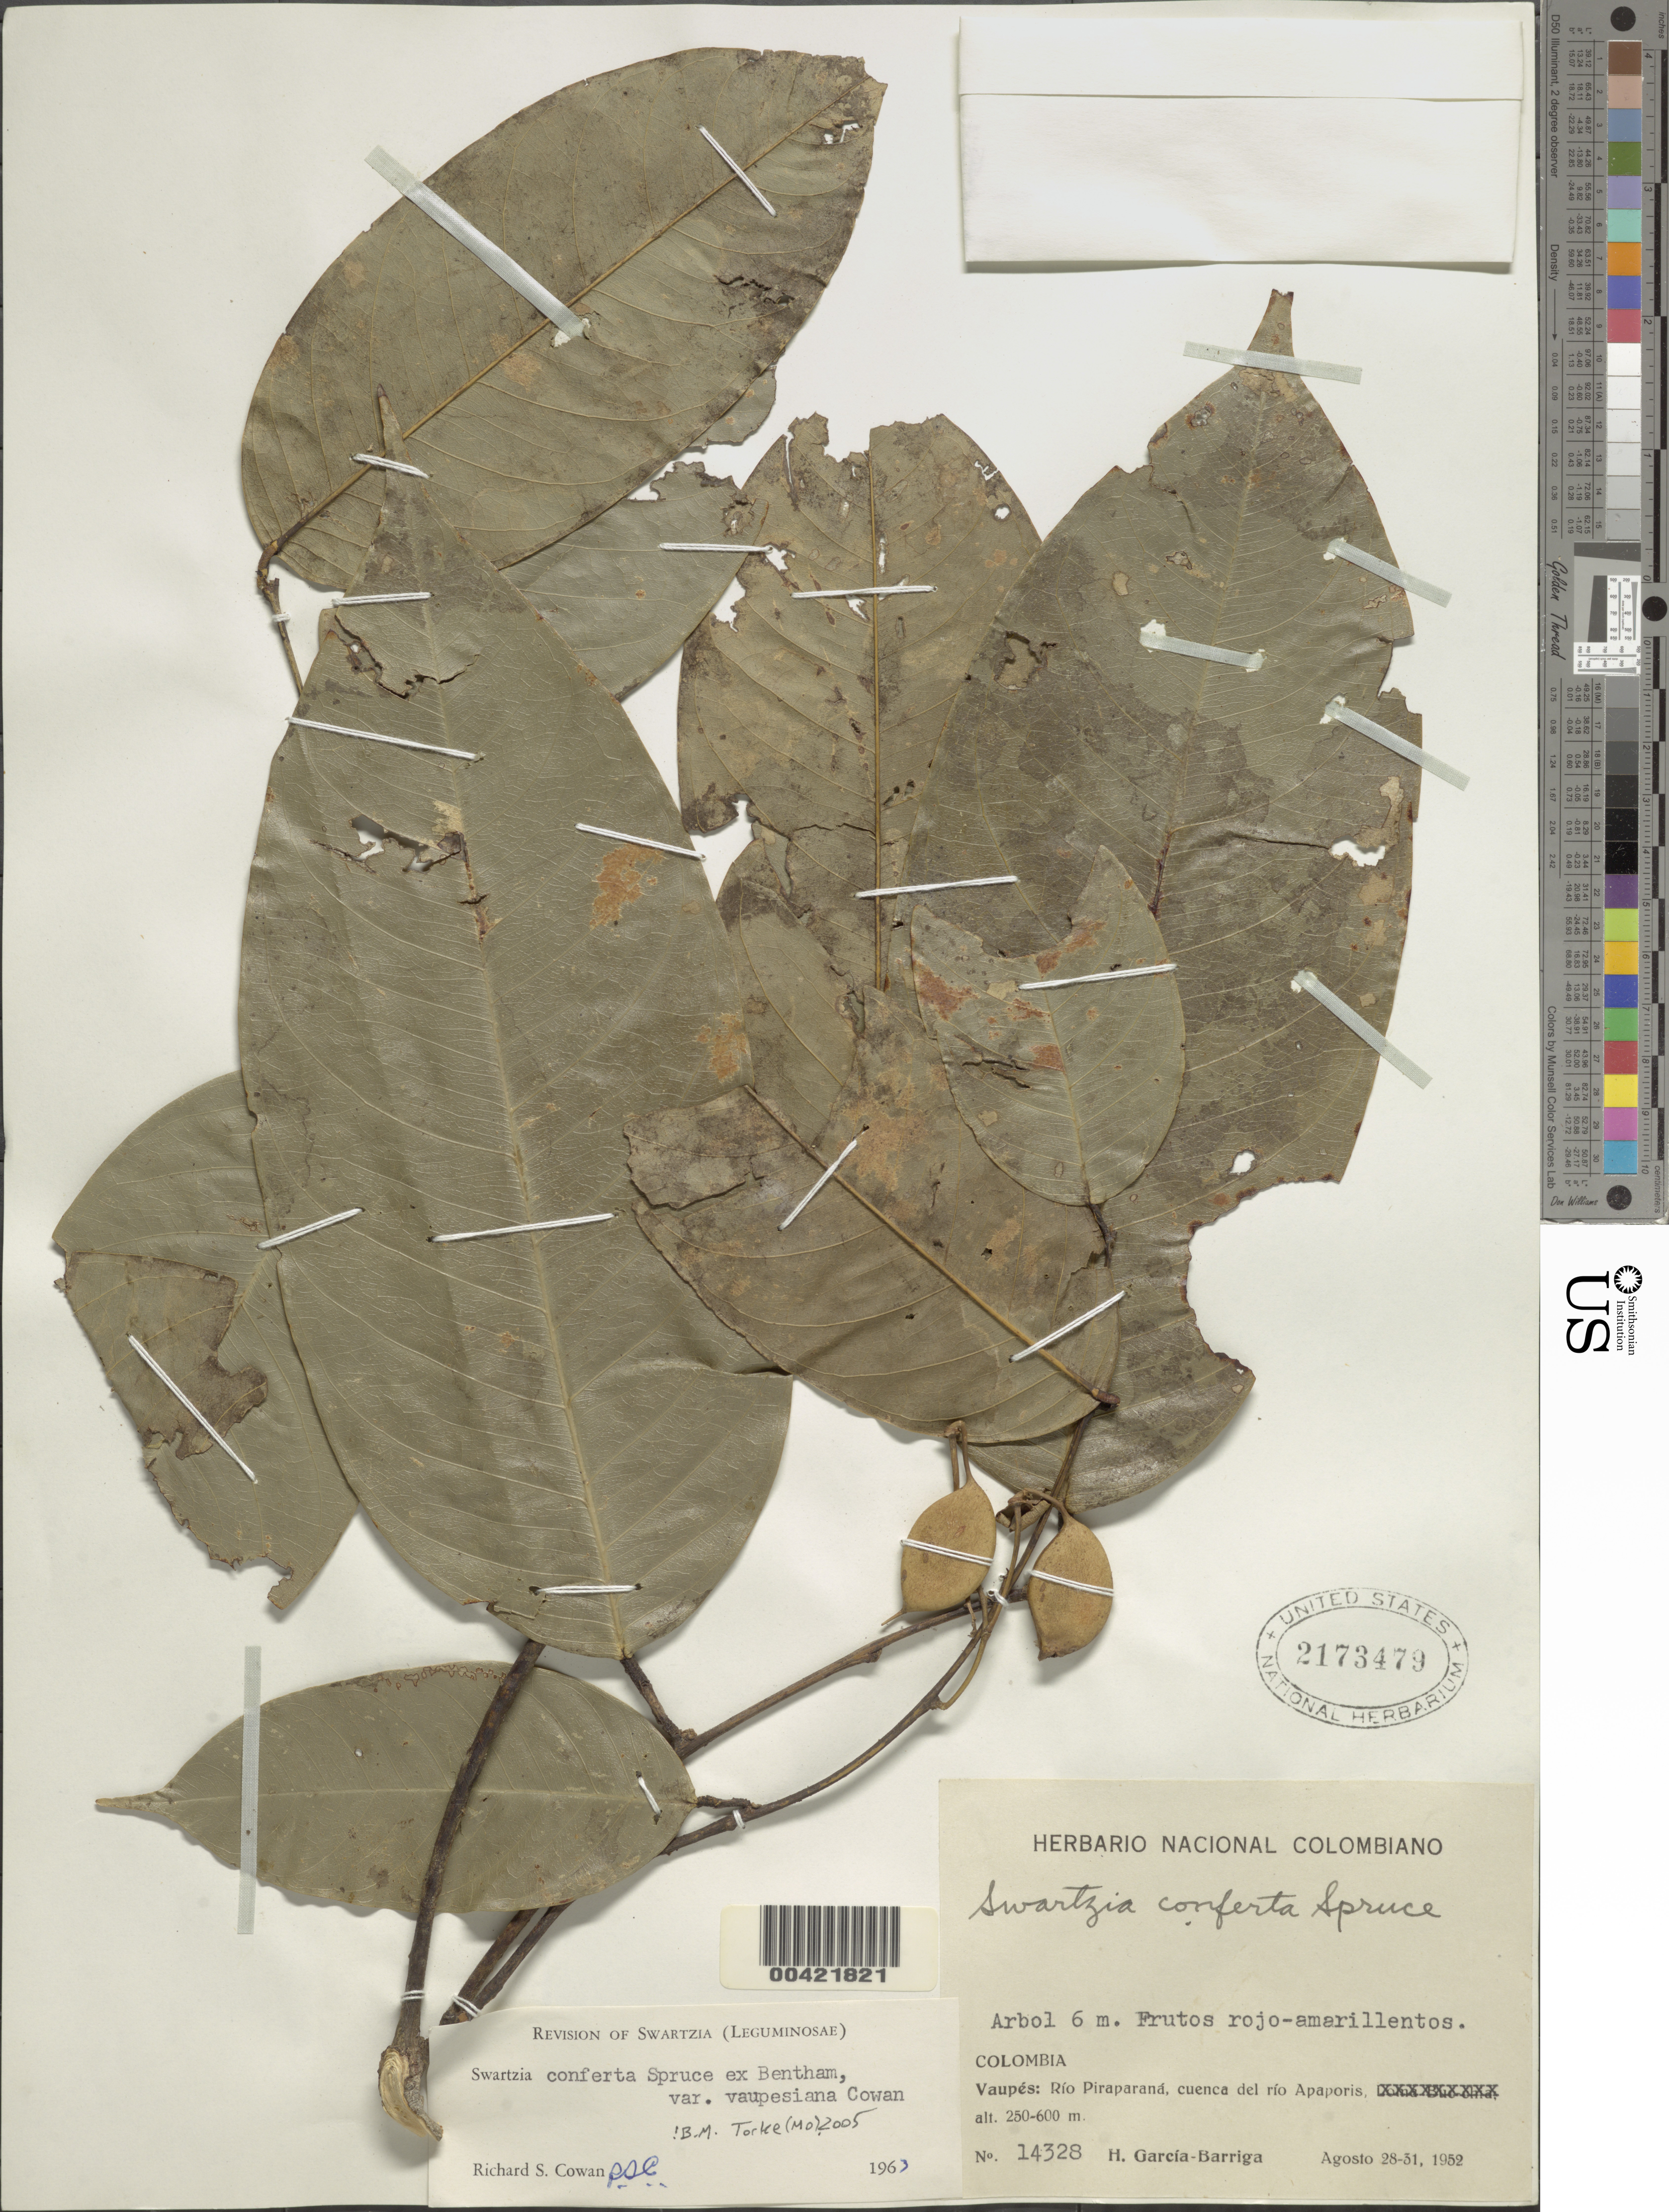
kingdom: Plantae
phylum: Tracheophyta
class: Magnoliopsida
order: Fabales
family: Fabaceae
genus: Swartzia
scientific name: Swartzia conferta var. vaupesiana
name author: R.S. Cowan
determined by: Cowan, R. S.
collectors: H. García Barriga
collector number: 14328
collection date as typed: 28 Aug 1952 to 31 Aug 1952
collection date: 1952-08-28/1952-08-31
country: Colombia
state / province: Vaupés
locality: Rio Piraparana; Cuenca del Rio Apaporis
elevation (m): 250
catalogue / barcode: US 2173479